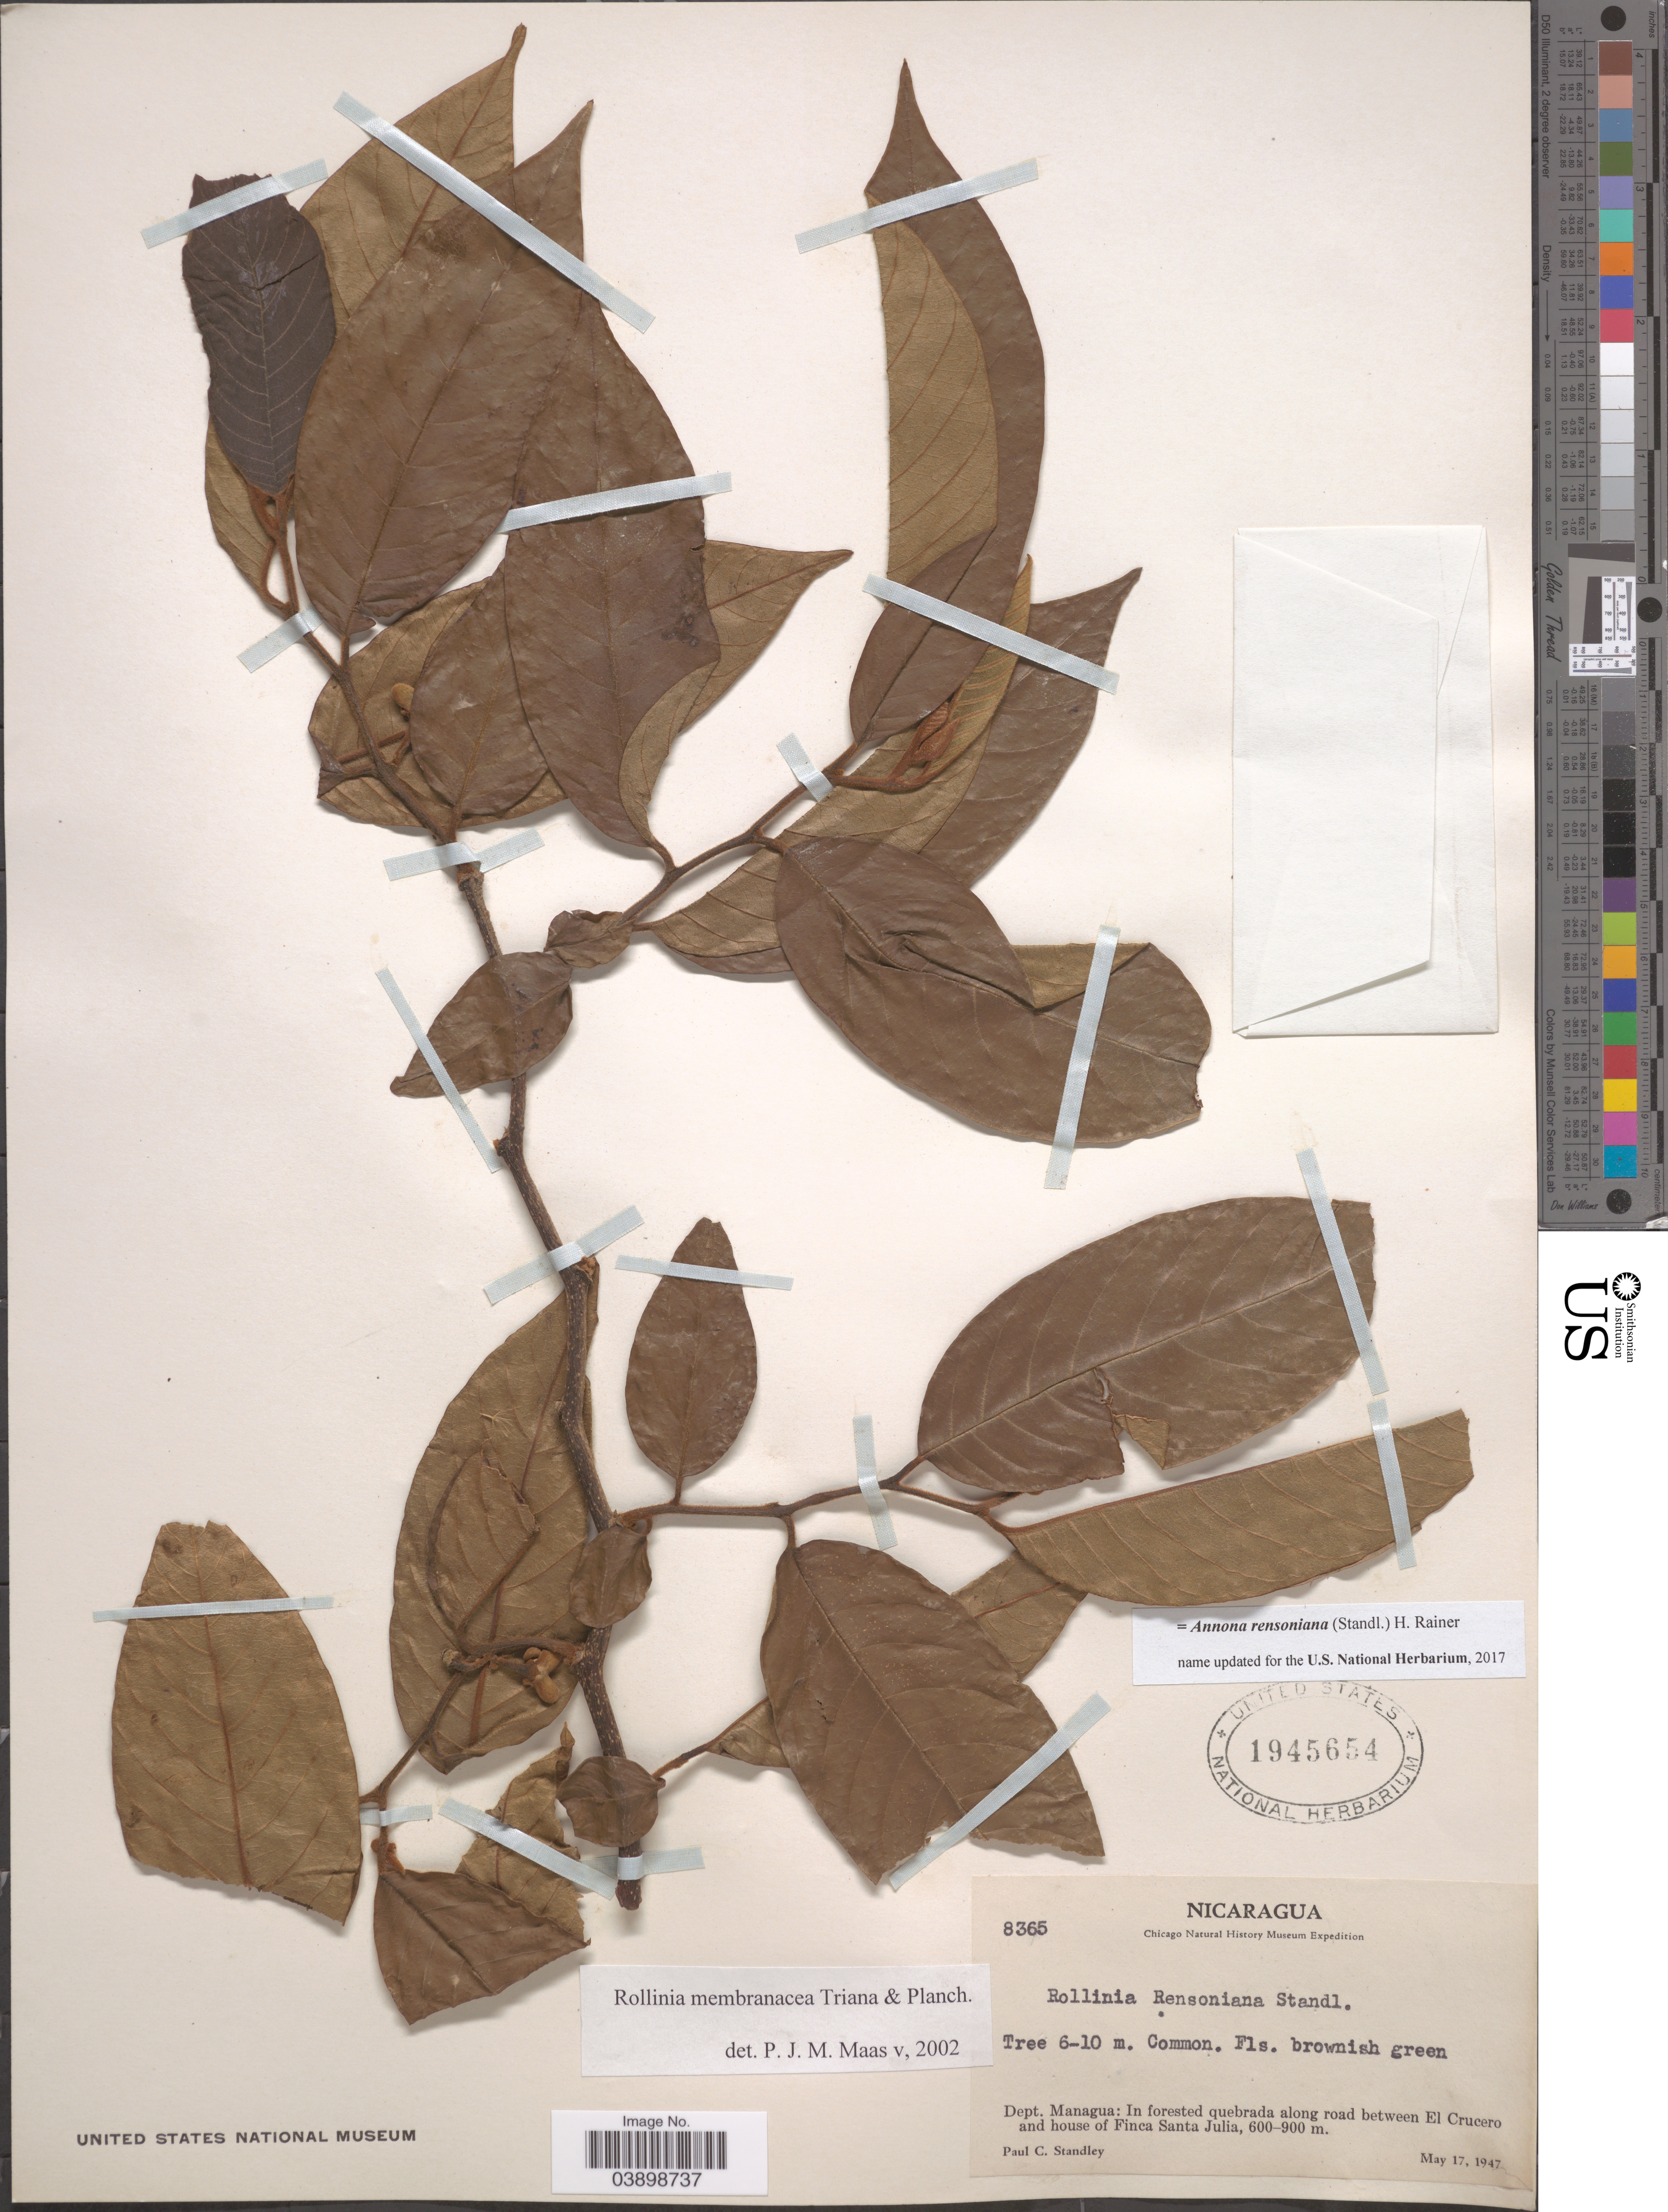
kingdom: Plantae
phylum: Tracheophyta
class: Magnoliopsida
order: Magnoliales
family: Annonaceae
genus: Annona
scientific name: Annona rensoniana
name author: (Standl.) H. Rainer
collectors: P. C. Standley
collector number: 8365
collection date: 1947-05-17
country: Nicaragua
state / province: Managua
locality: Dept. Managua: In forested quebrada along road between El Crucero and house of Finca Santa Julia.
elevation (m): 600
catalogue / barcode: US 1945654